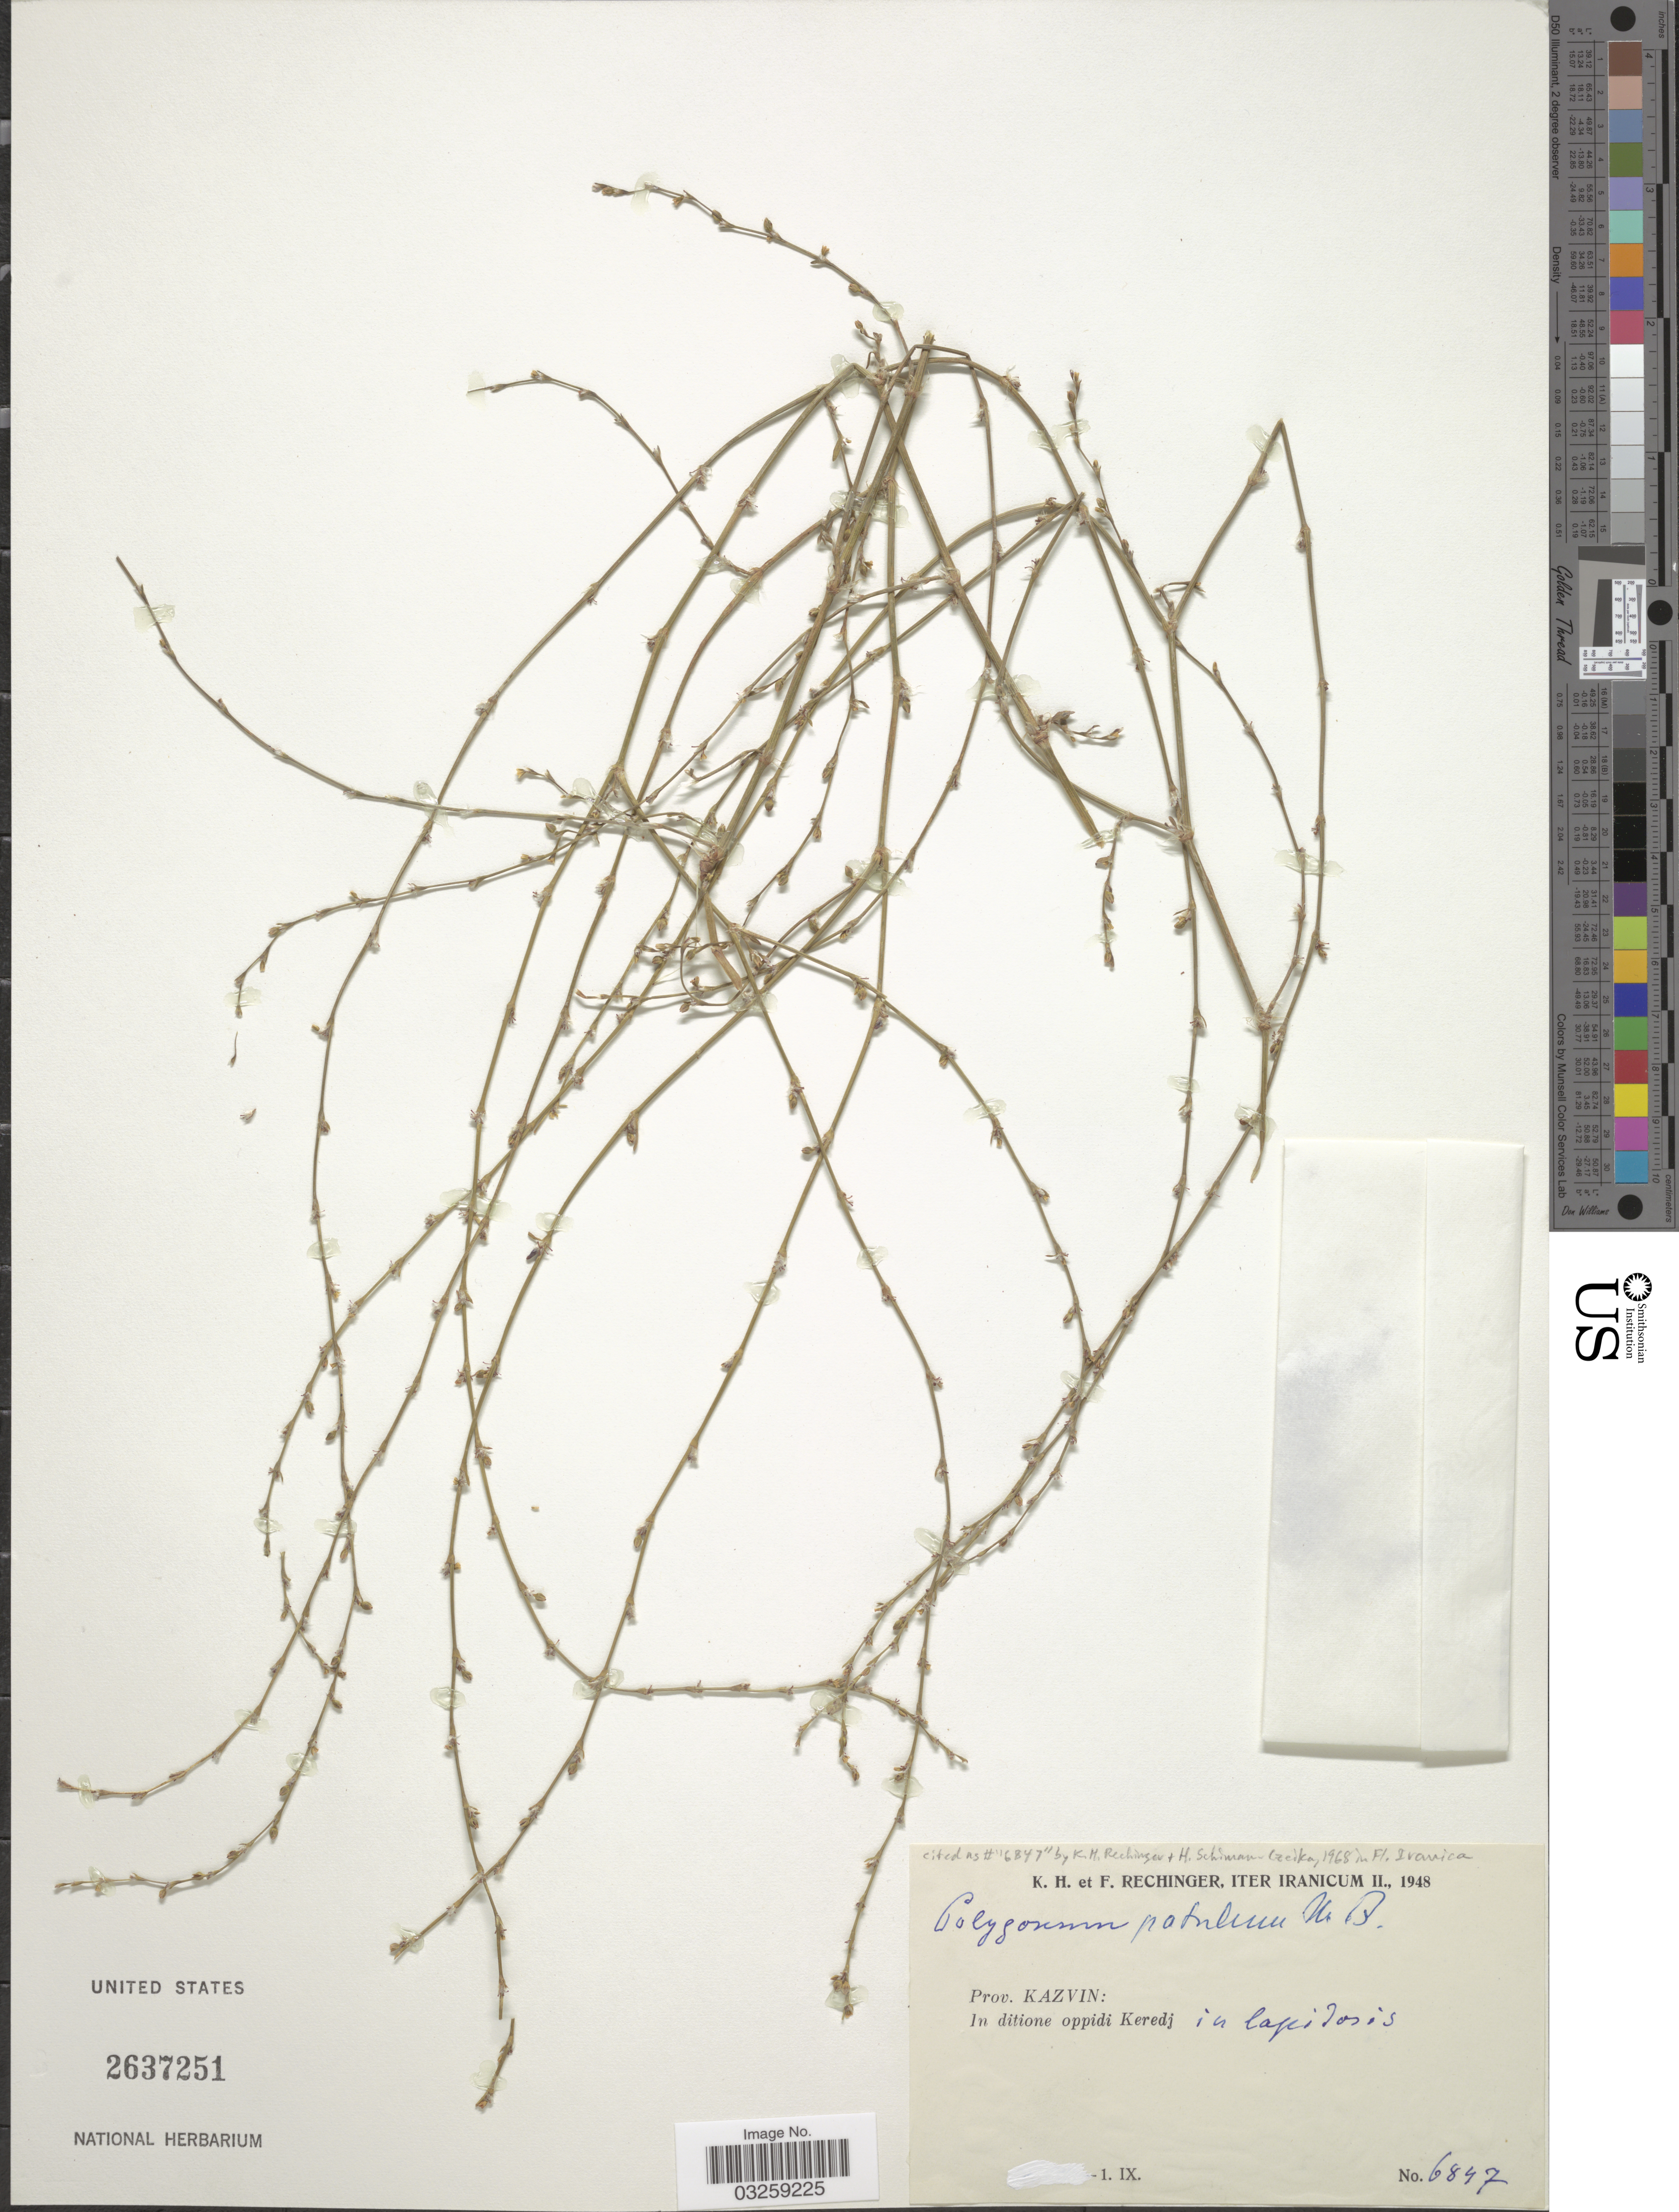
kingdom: Plantae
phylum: Tracheophyta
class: Magnoliopsida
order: Caryophyllales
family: Polygonaceae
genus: Polygonum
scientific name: Polygonum patulum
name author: M. Bieb.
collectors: K. H. Rechinger & F. Rechinger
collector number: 6847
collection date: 1948-09-01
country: Iran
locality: Prov. Kazvin: In ditione oppidi Keredj.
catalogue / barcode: US 2637251